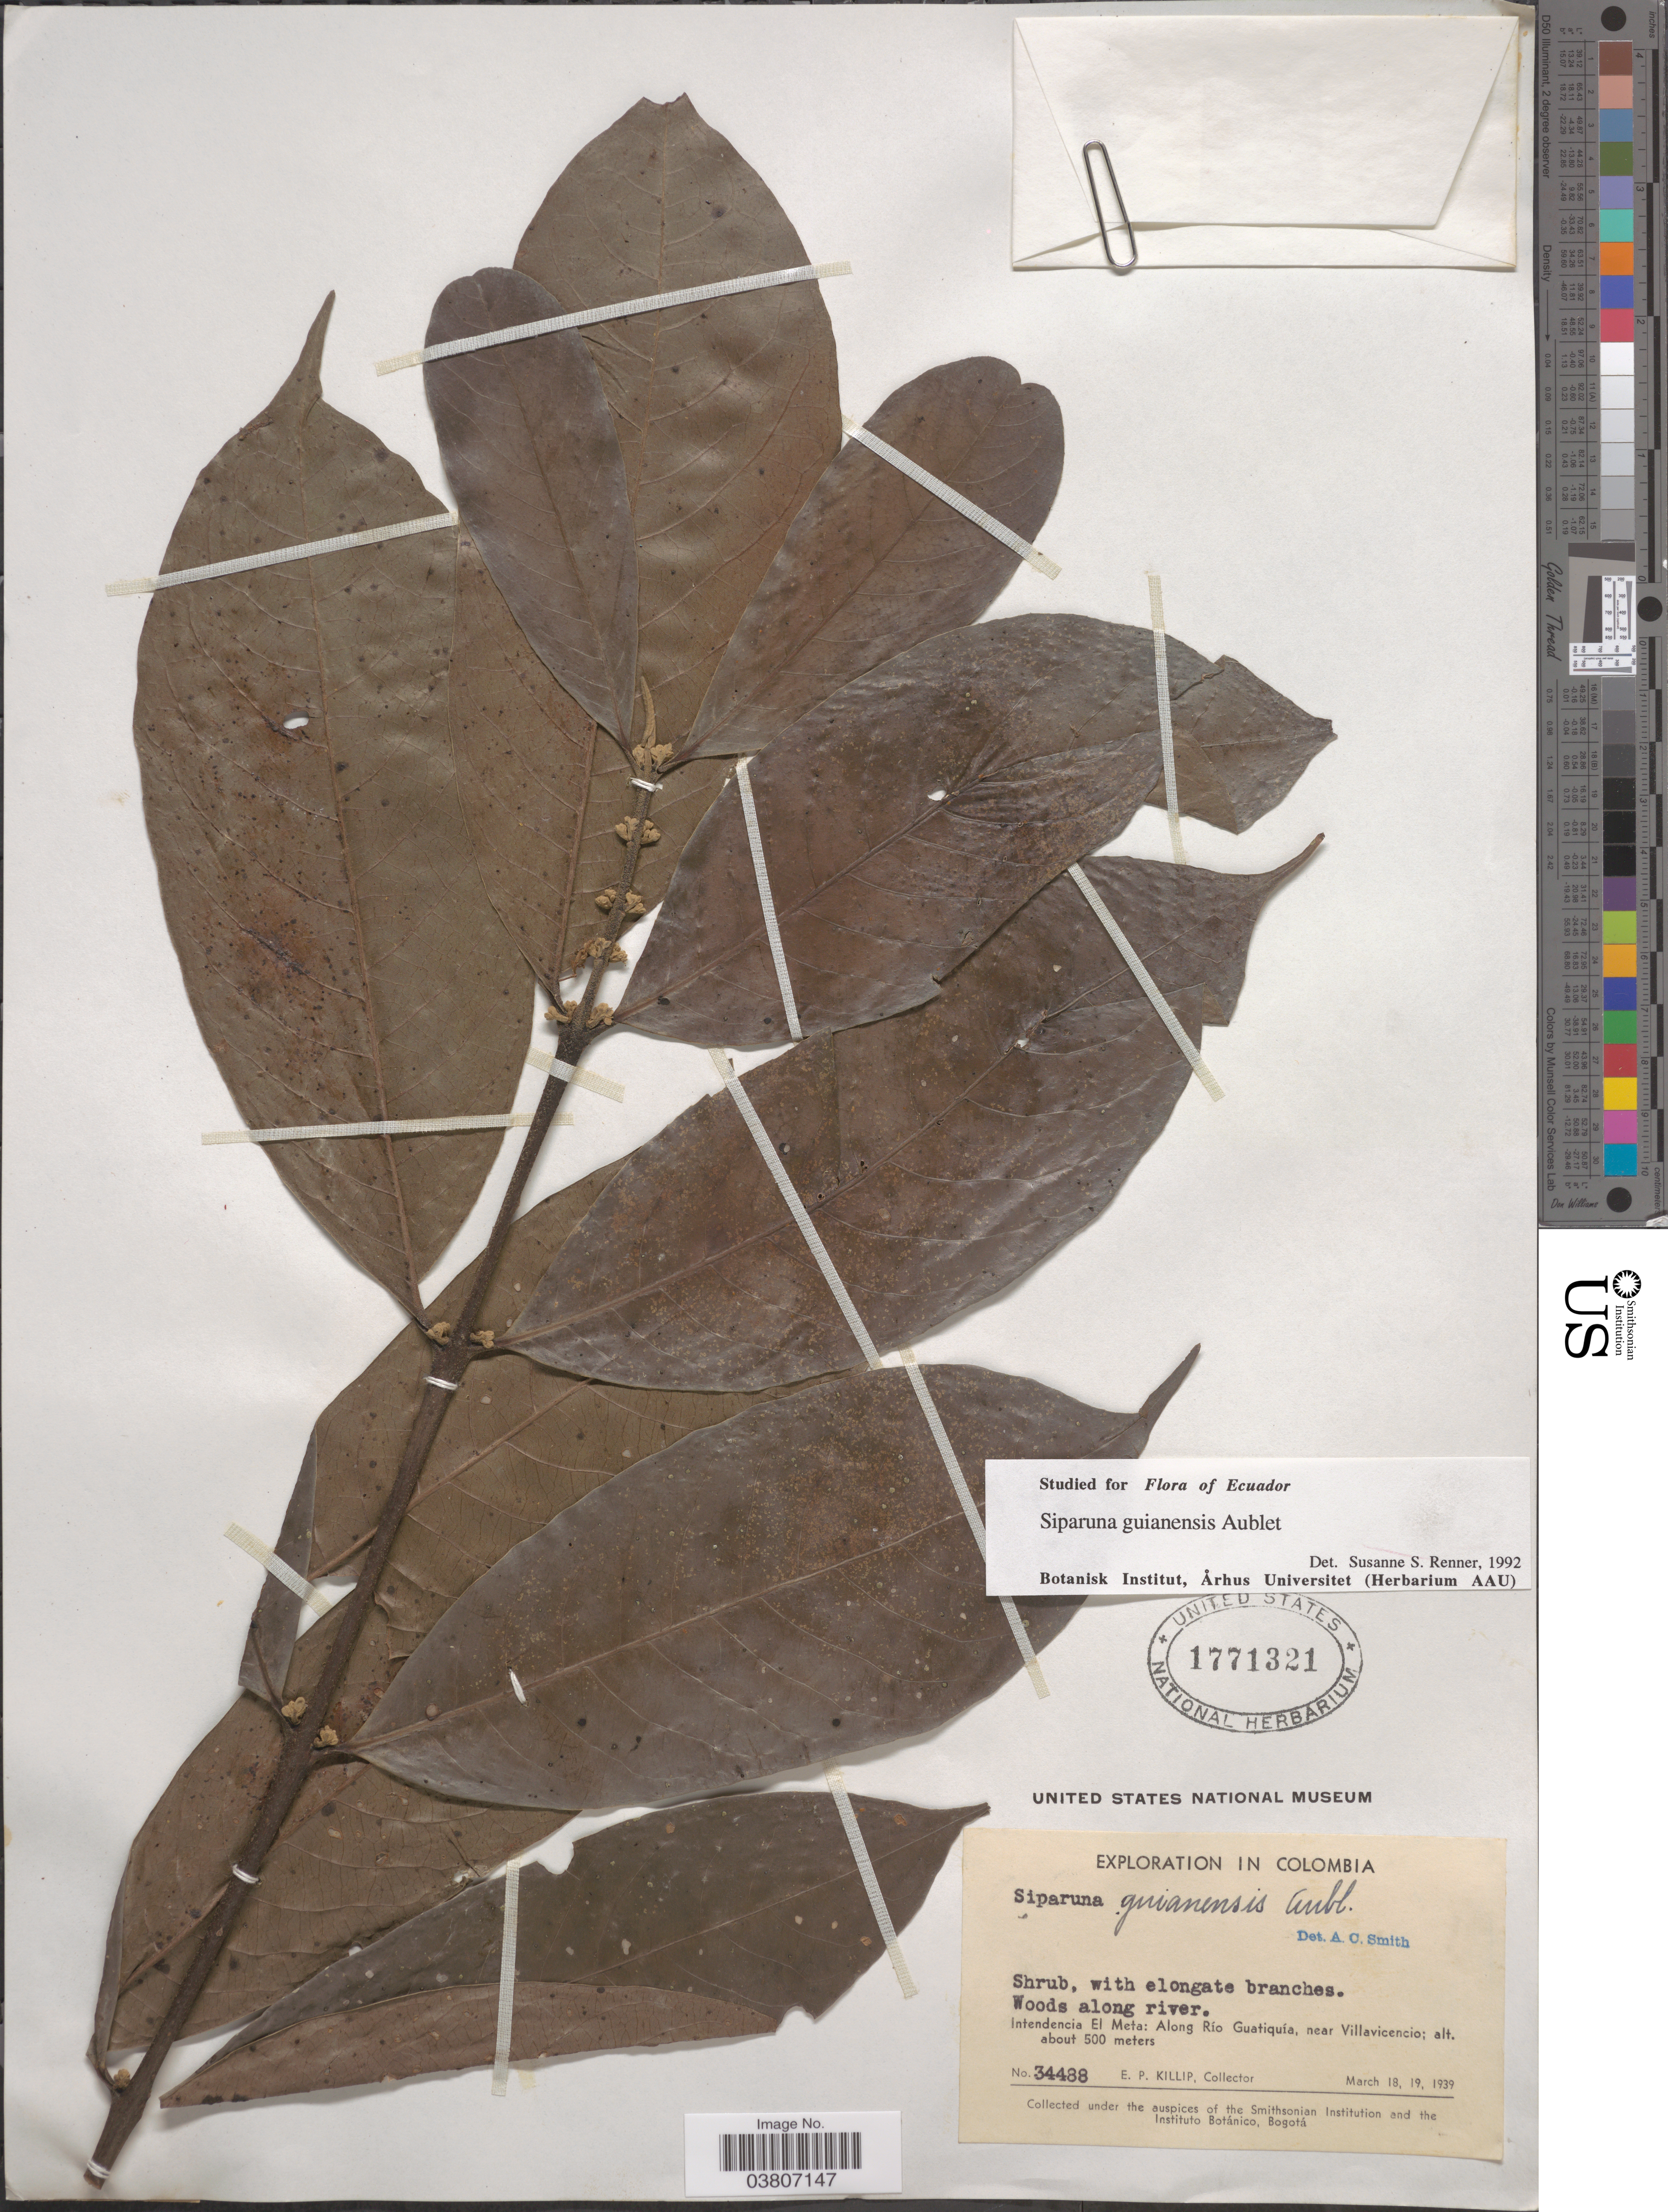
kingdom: Plantae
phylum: Tracheophyta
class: Magnoliopsida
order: Laurales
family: Siparunaceae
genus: Siparuna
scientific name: Siparuna guianensis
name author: Aubl.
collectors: E. P. Killip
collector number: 34488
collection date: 1939-03-18/1939-03-19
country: Colombia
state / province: Meta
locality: Woods along river. Intendencia El Meta: Along Río Guatiquía, near Villavicencio.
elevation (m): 500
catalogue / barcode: US 1771321